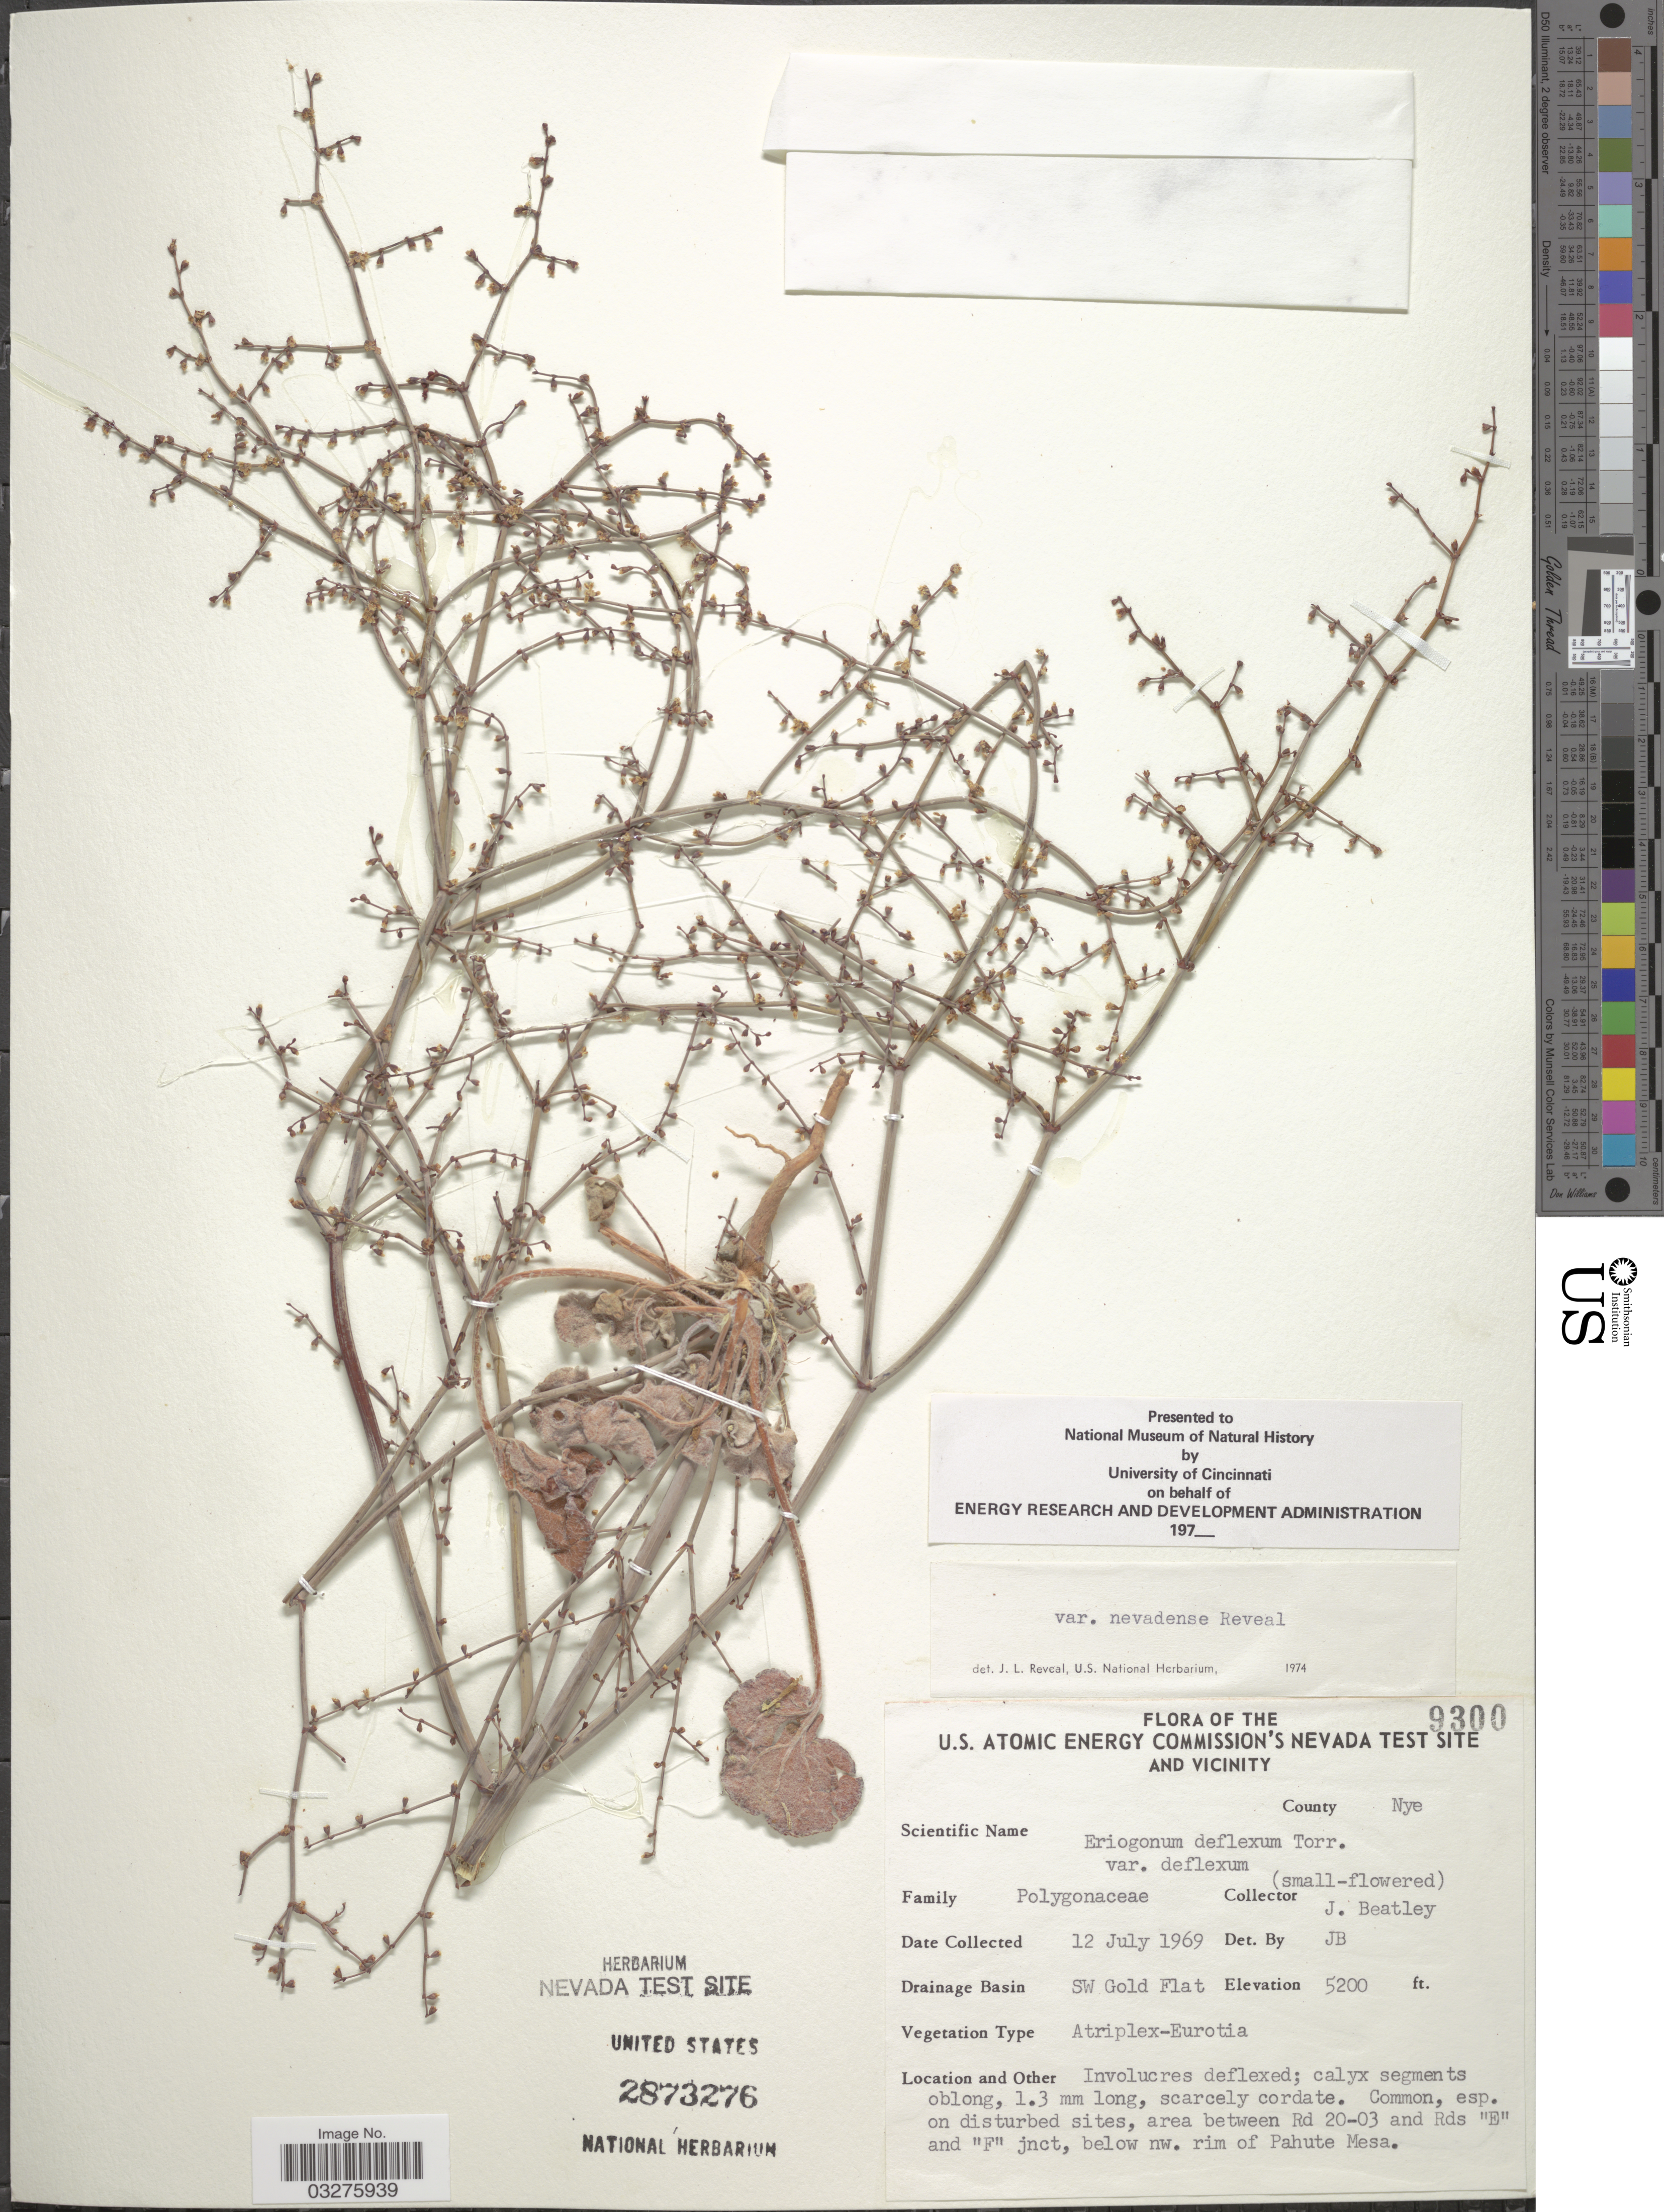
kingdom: Plantae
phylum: Tracheophyta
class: Magnoliopsida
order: Caryophyllales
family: Polygonaceae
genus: Eriogonum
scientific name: Eriogonum deflexum var. nevadense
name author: Reveal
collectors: J. C. Beatley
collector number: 9300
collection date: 1969-07-12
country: United States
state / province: Nevada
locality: The U.S. Atomic Energy Commission's Nevada Test Site and vicinity. County Nye. Drainage Basin SW Gold Flat. Area between R 20-03 and Rds "E" and "F" jnct, below nw. rim of Pahute Mesa.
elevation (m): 1585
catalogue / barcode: US 2873276